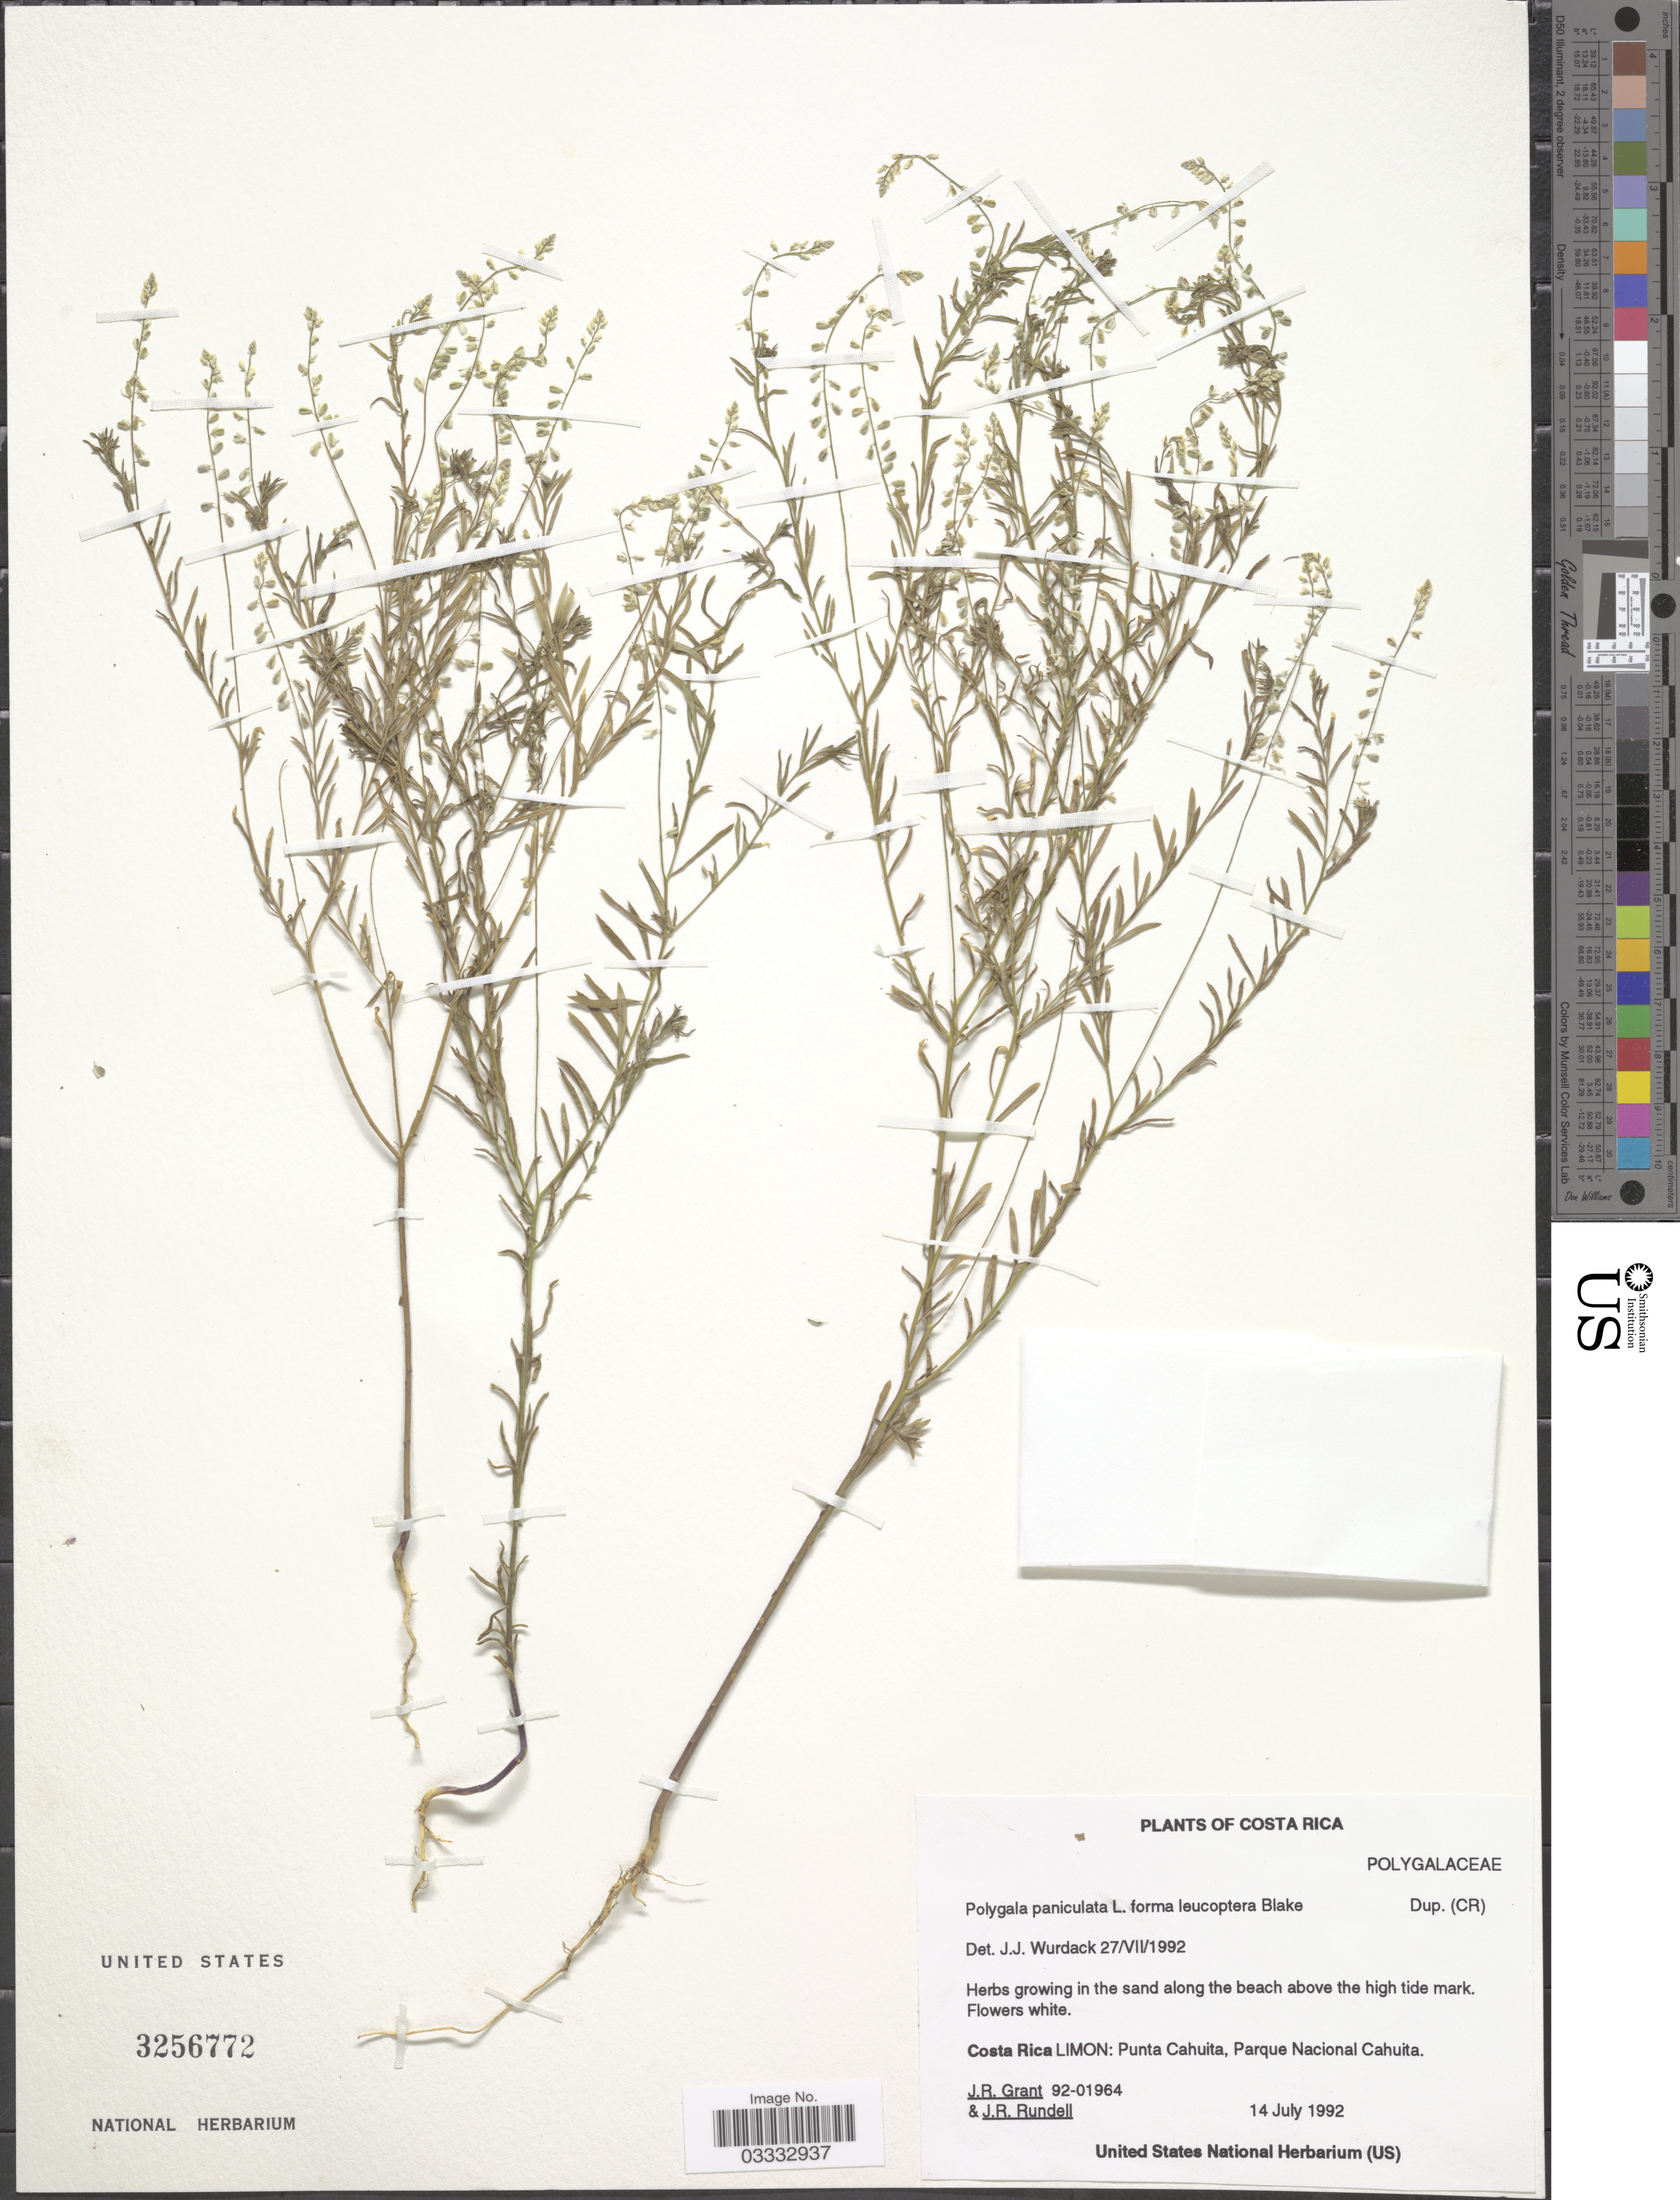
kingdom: Plantae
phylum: Tracheophyta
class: Magnoliopsida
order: Fabales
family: Polygalaceae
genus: Polygala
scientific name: Polygala paniculata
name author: L.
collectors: J. Grant & J. R. Rundell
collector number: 92-01964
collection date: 1992-07-14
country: Costa Rica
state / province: Limón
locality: Punta Cahuita, Parque Nacional Cahuita.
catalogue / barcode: US 3256772